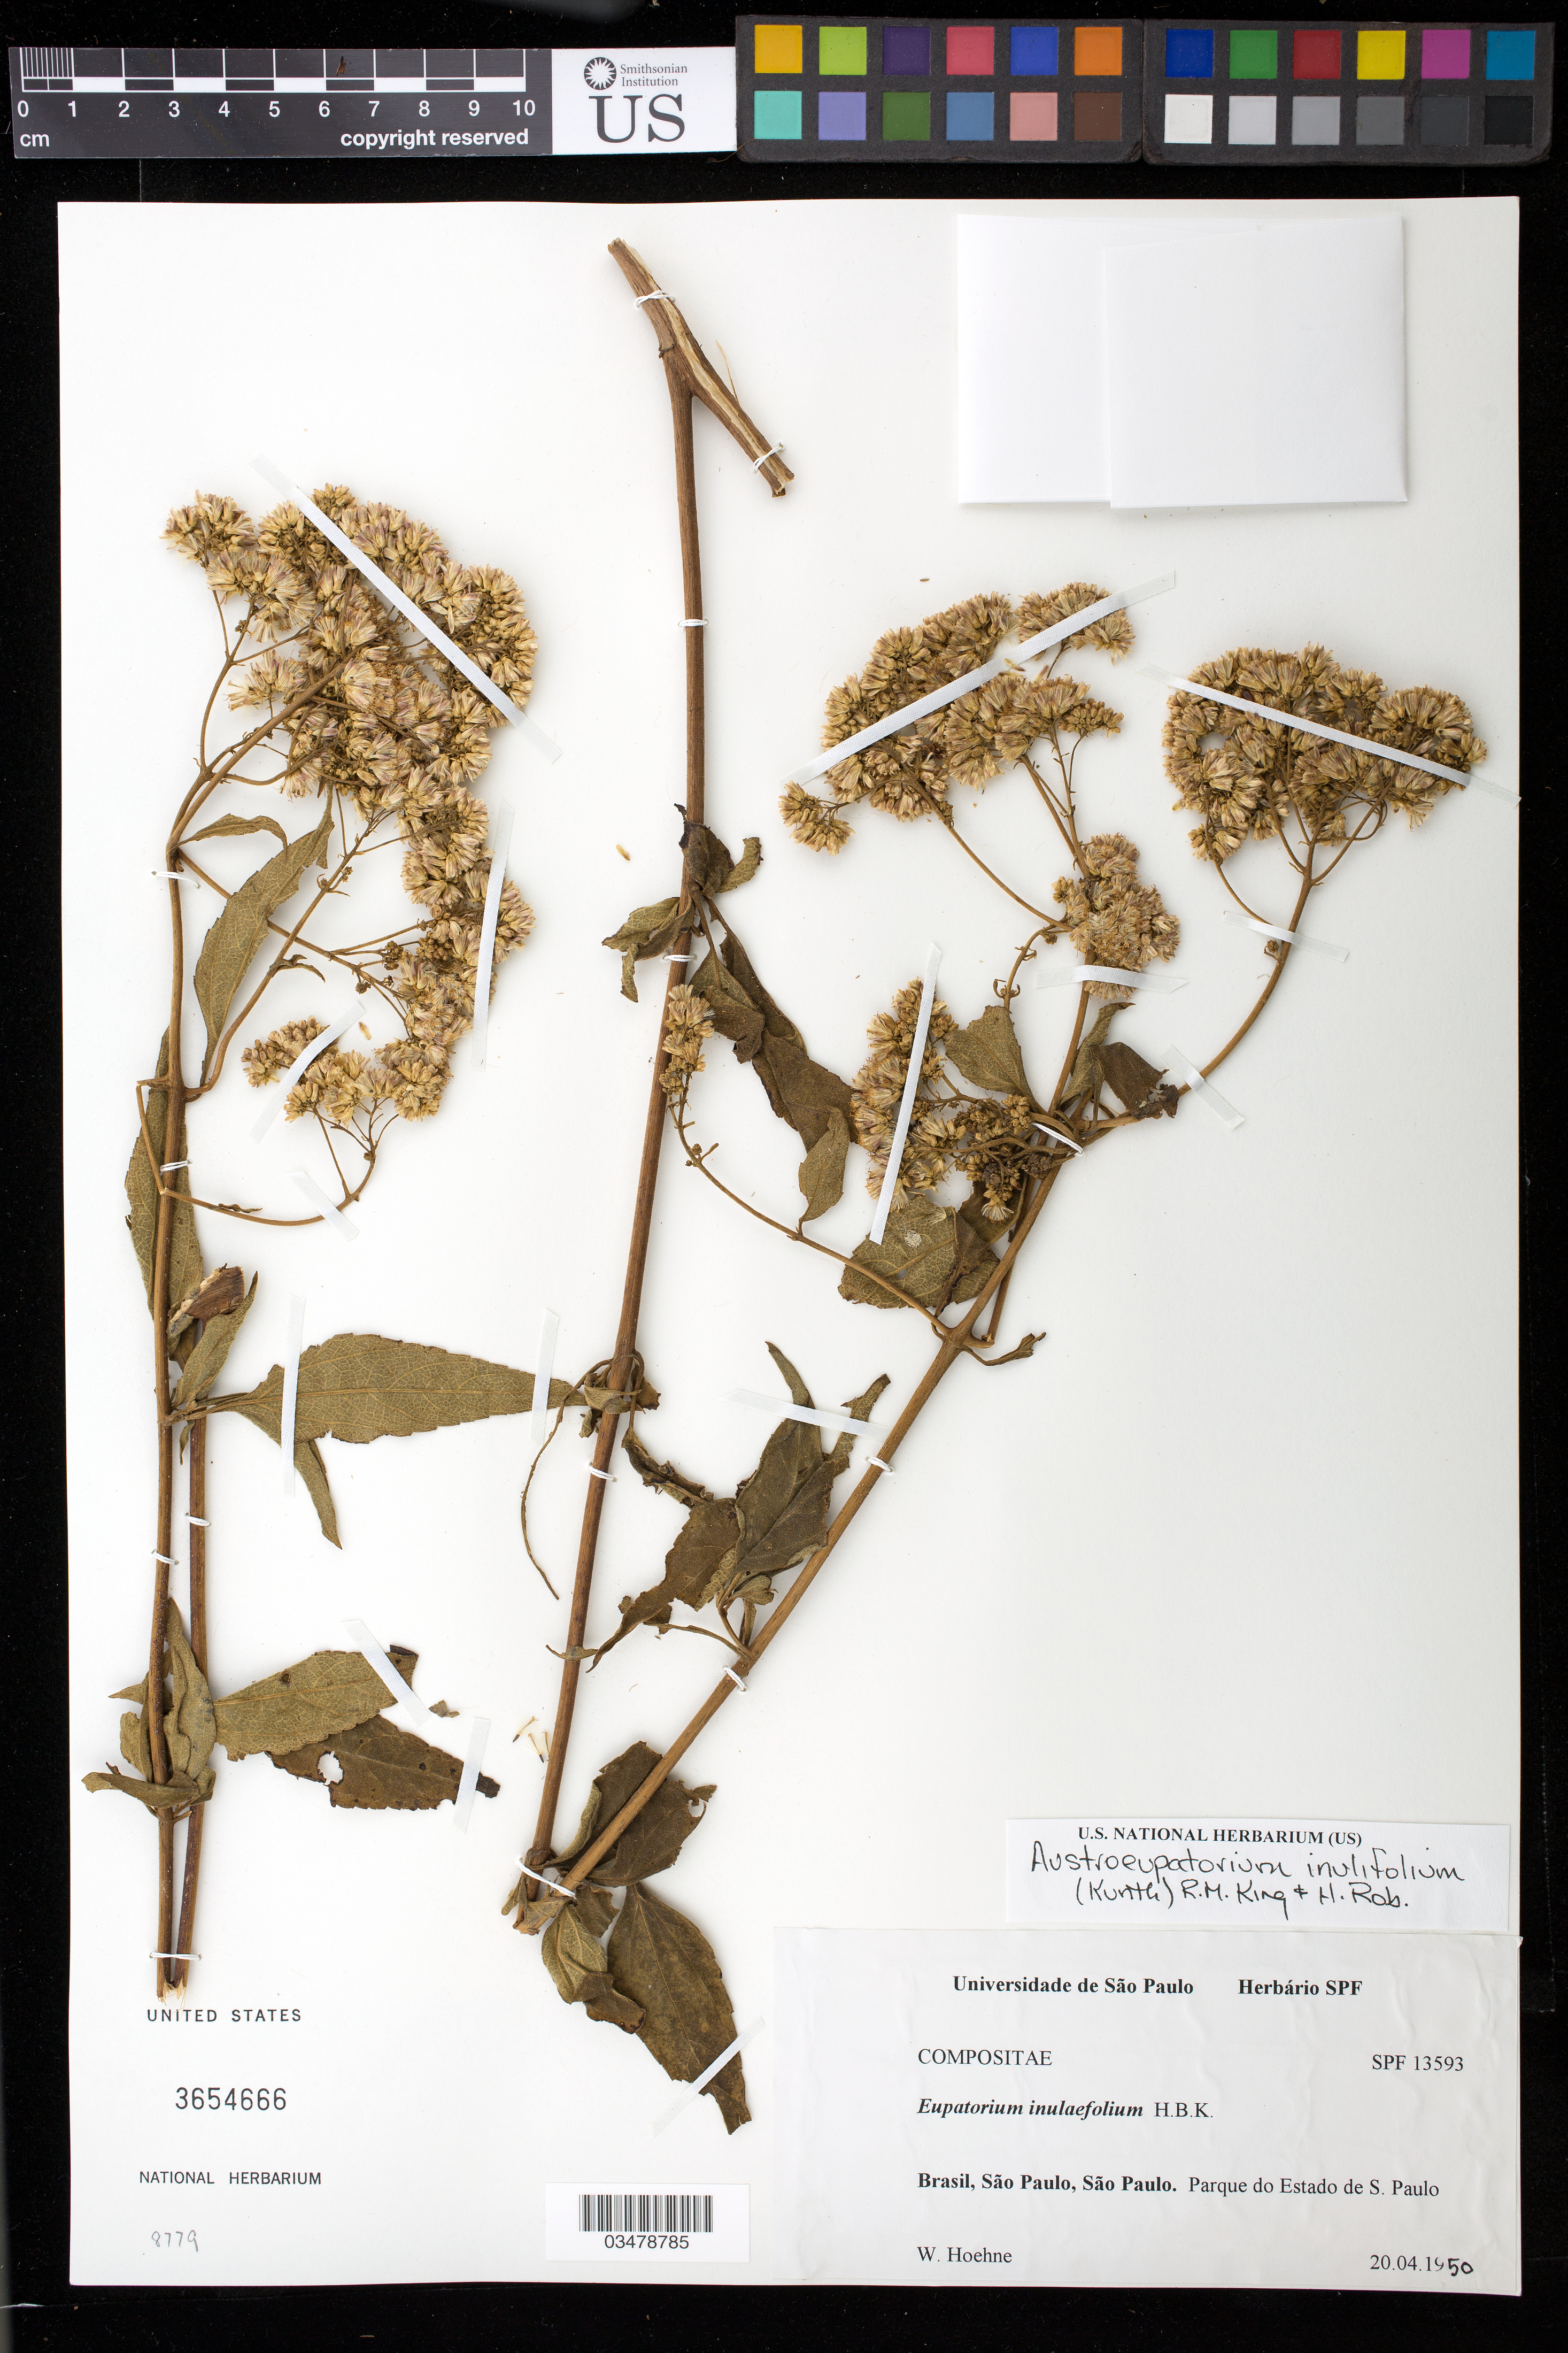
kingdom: Plantae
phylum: Tracheophyta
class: Magnoliopsida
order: Asterales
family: Asteraceae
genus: Austroeupatorium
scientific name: Austroeupatorium inulaefolium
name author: (Kunth) R.M. King & H. Rob.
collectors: W. Hoehne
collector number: SPF 13593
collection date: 1950-04-20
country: Brazil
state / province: São Paulo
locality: São Paulo, Parque do Estado de São Paulo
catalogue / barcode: US 3654666